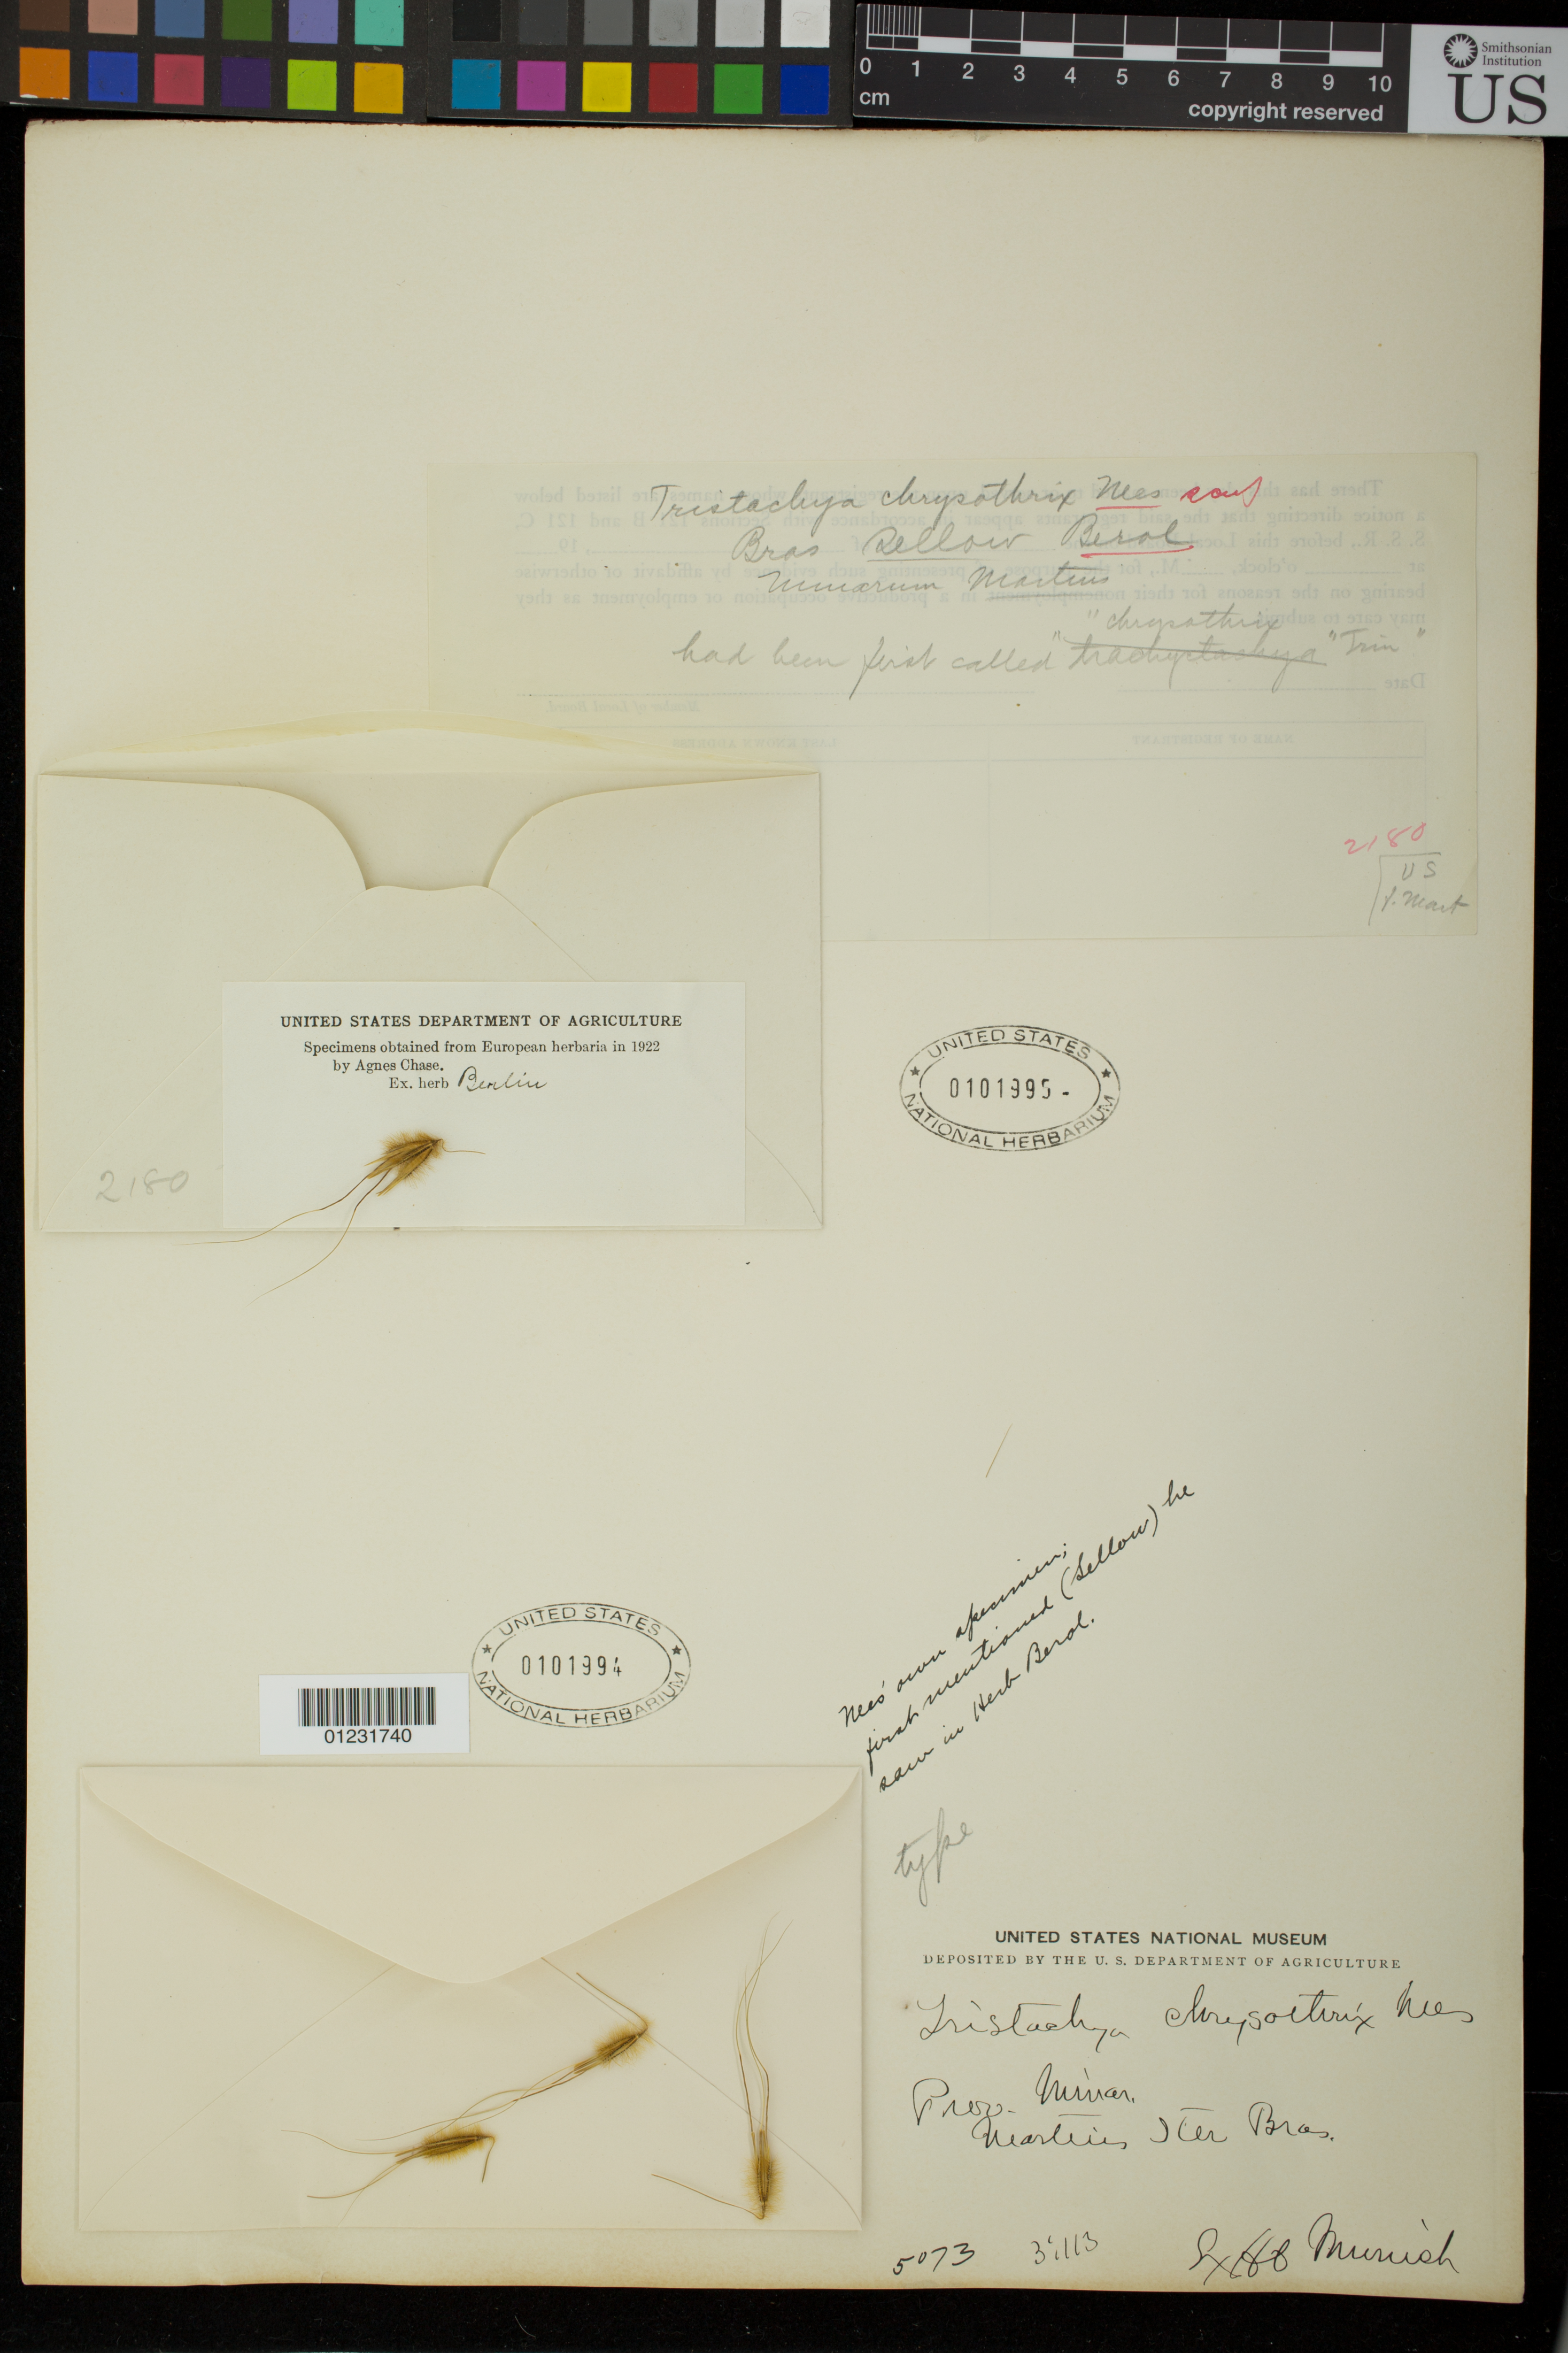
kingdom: Plantae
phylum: Tracheophyta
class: Liliopsida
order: Poales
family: Poaceae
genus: Tristachya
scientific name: Tristachya chrysothrix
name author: Nees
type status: Syntype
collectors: C. F. Martius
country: Brazil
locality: Minas.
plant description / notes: Fragmentary material of type specimen ex herb. Munich.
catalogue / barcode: US 101994